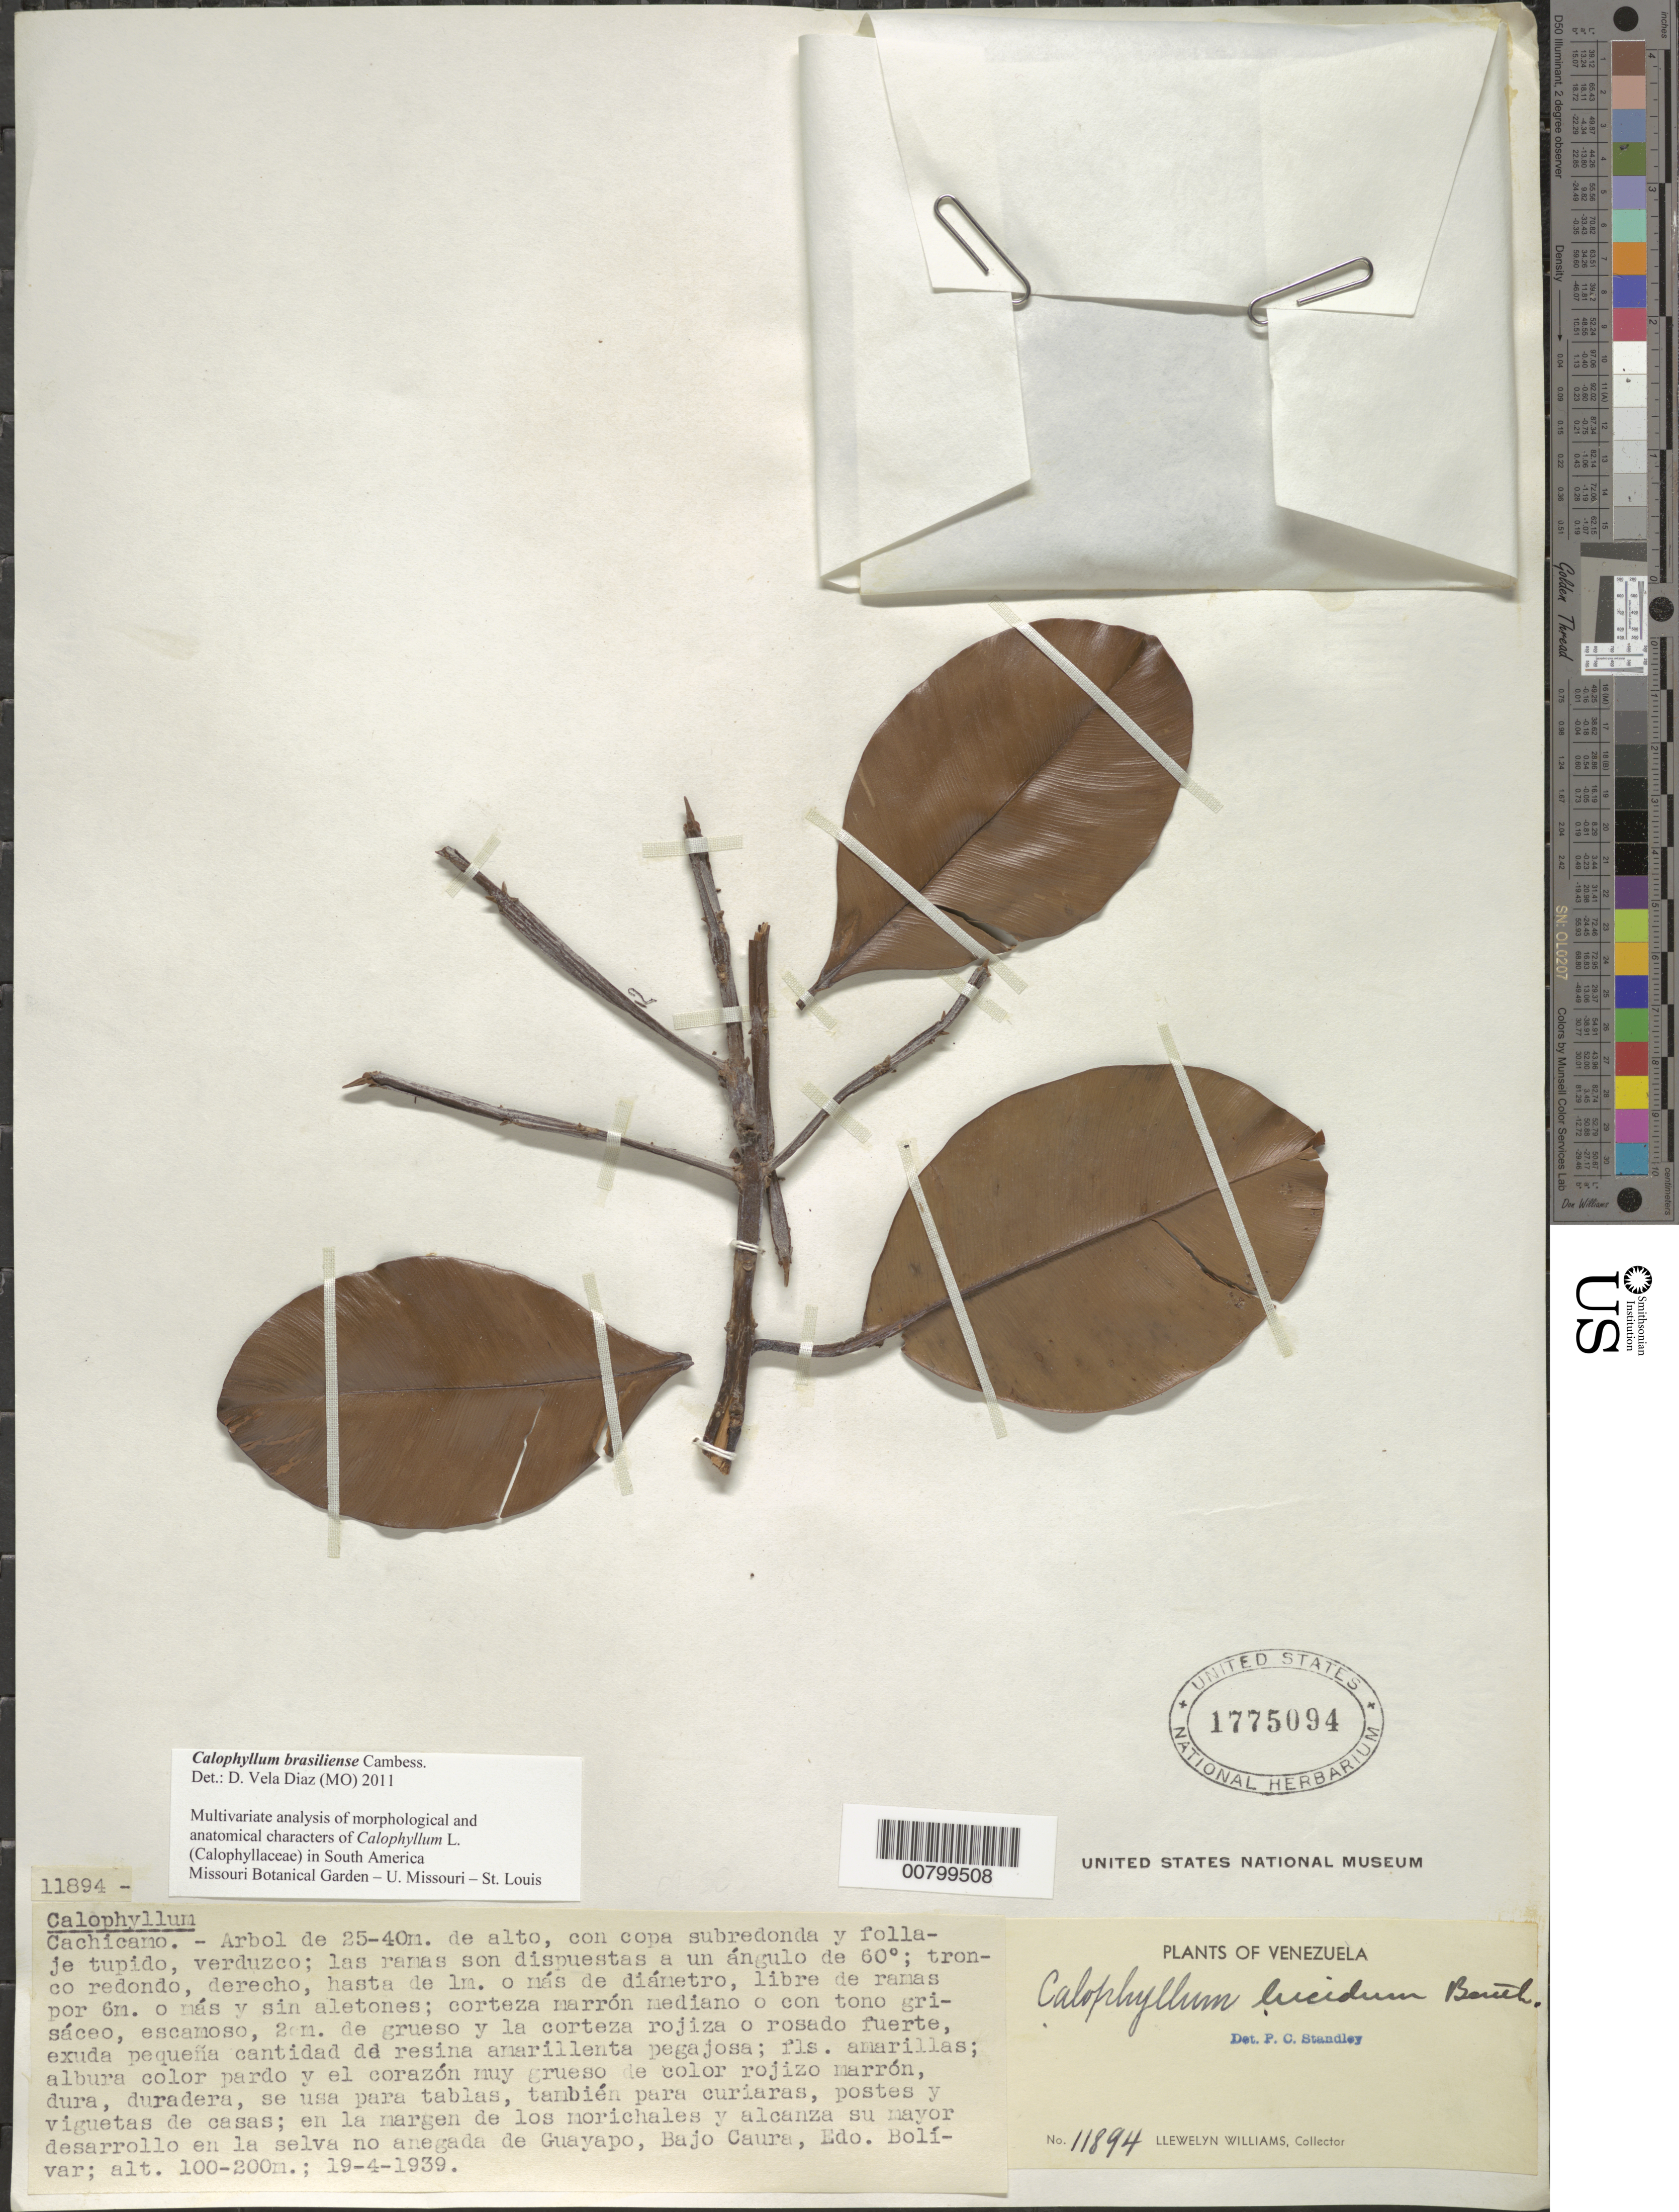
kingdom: Plantae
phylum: Tracheophyta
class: Magnoliopsida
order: Malpighiales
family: Calophyllaceae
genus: Calophyllum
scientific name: Calophyllum brasiliense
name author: Cambess.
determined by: Vela Díaz, D.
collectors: Ll. Williams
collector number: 11894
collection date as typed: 19-Apr-39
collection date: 1939-04-19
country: Venezuela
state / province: Bolívar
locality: Guayapo, Bajo Caura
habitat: Margende los morichales y alcanza su mayor desarrollo en la selva no anegada de Guayapo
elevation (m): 100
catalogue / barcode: US 1775094